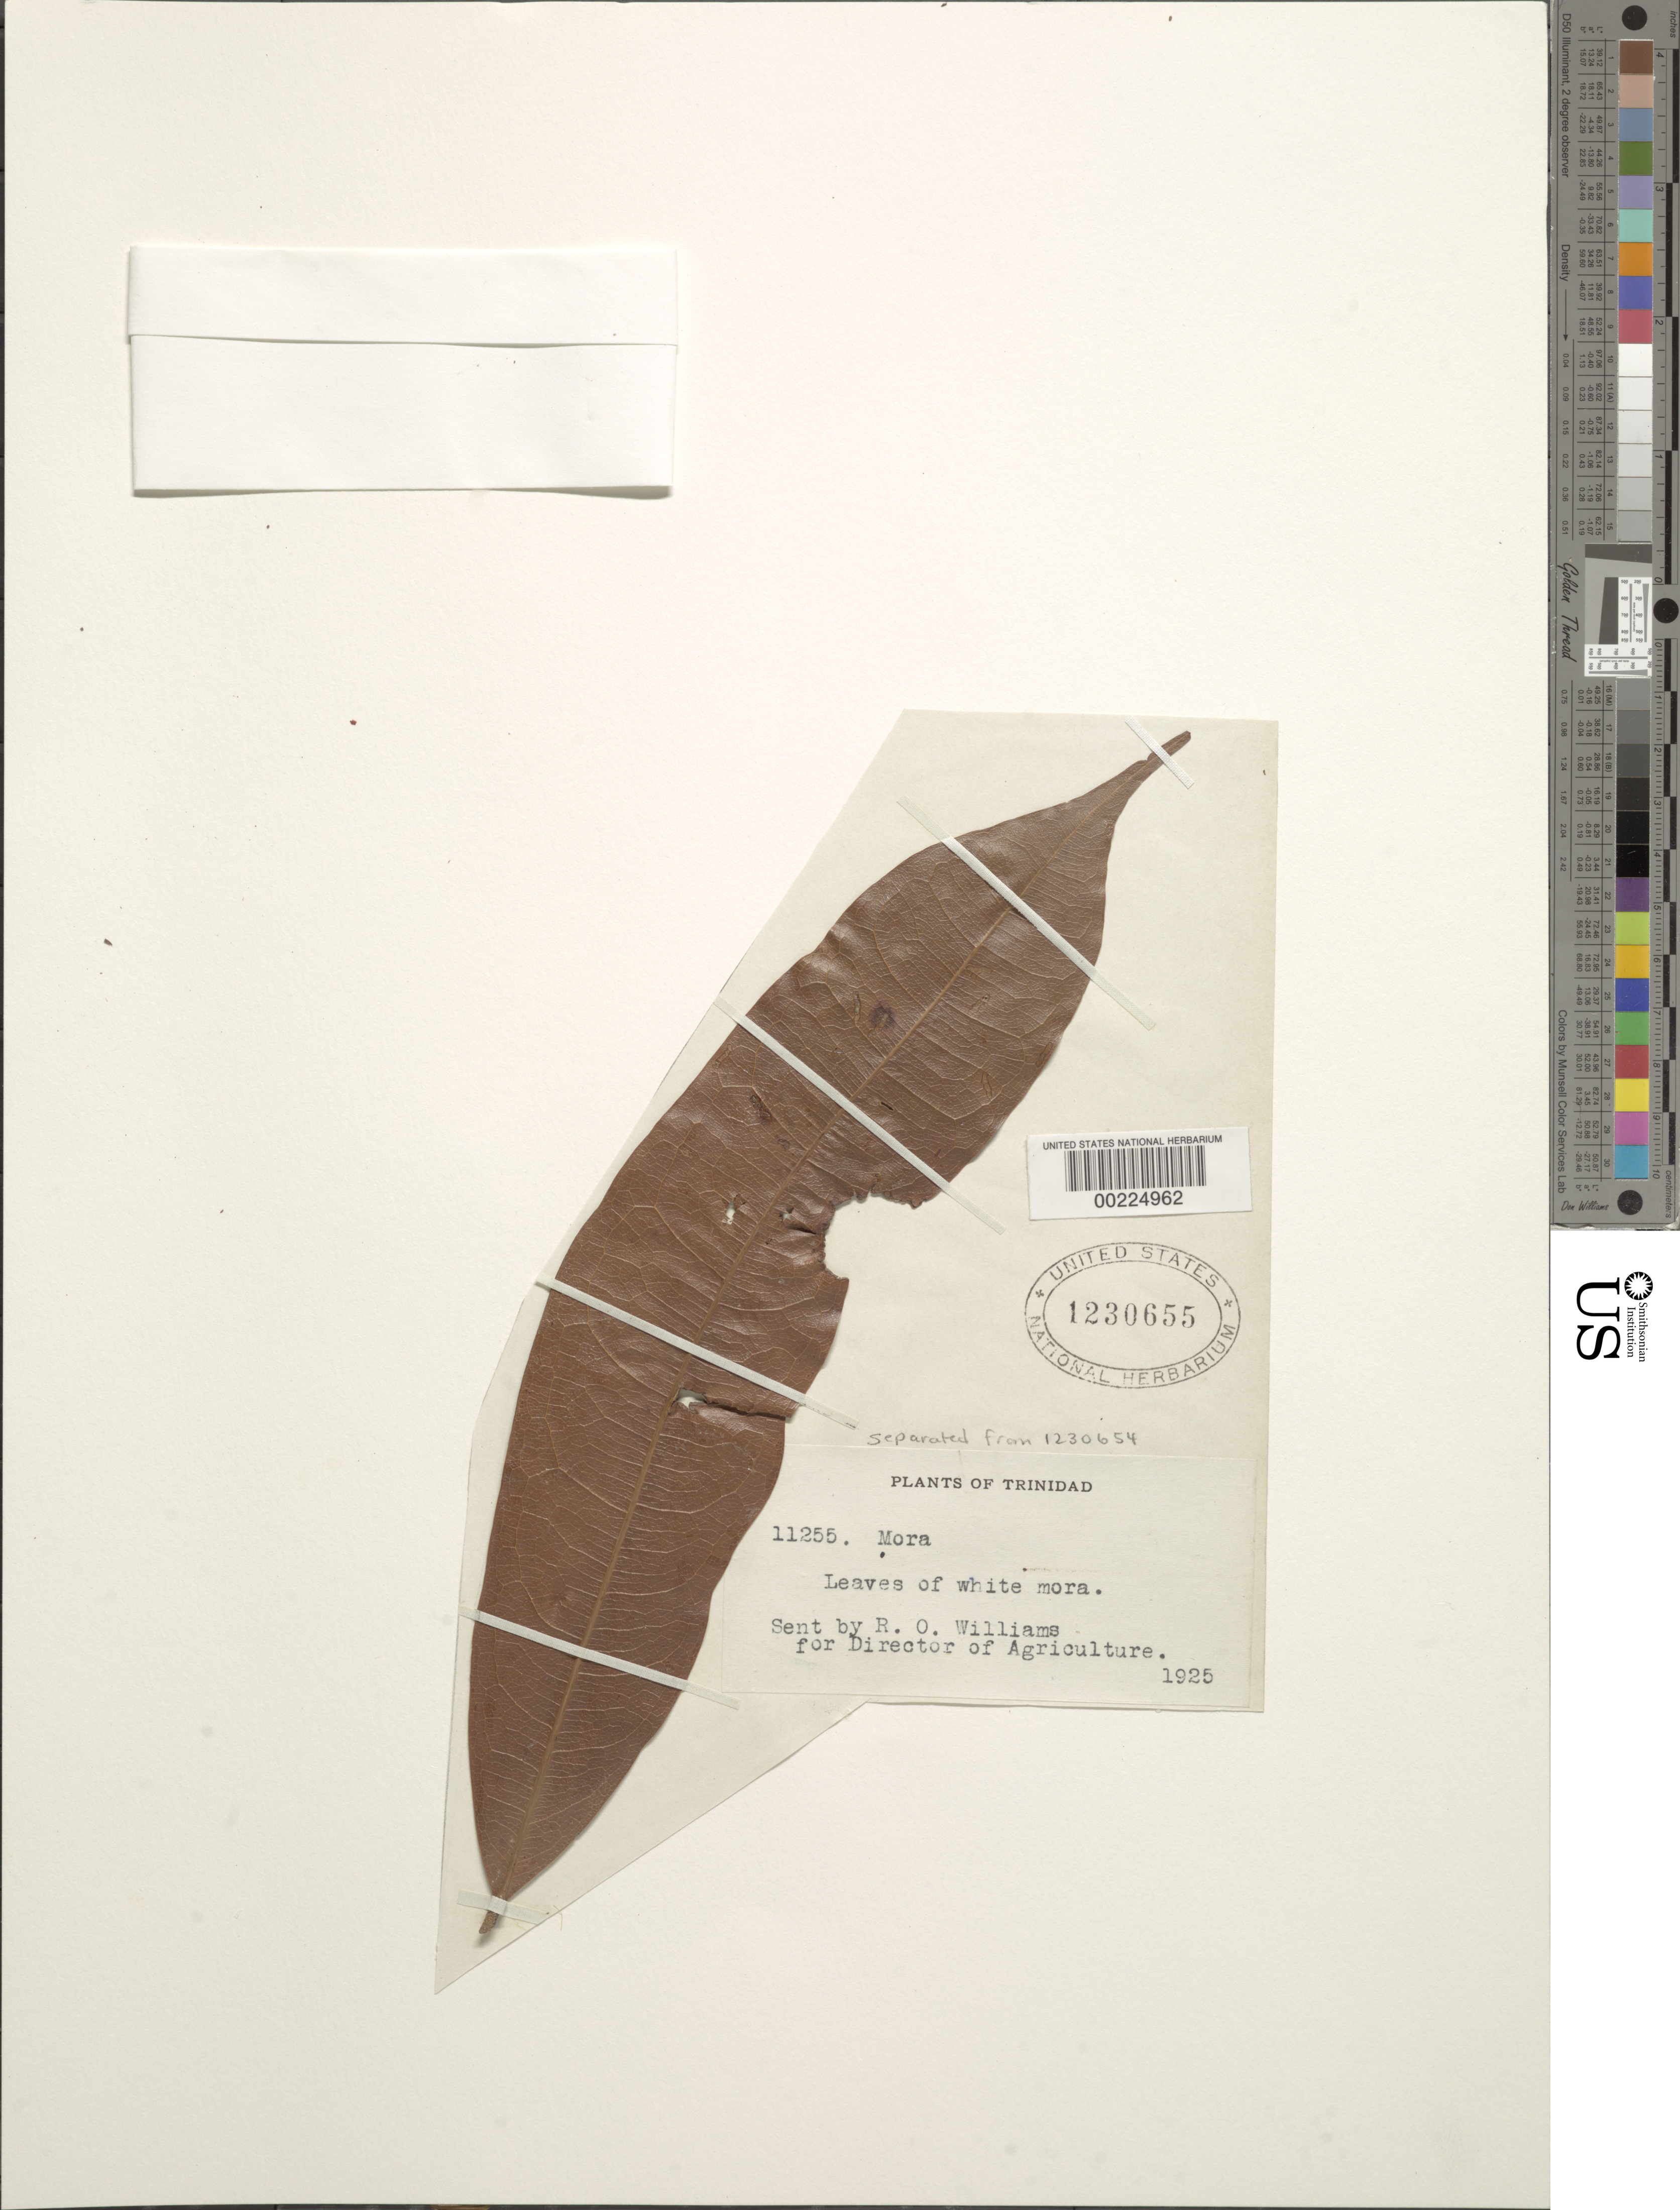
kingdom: Plantae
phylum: Tracheophyta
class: Magnoliopsida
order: Fabales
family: Fabaceae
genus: Mora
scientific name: Mora excelsa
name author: Benth.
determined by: Silva, G. S.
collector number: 11255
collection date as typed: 1925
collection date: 1925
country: Trinidad and Tobago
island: Trinidad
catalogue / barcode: US 1230655